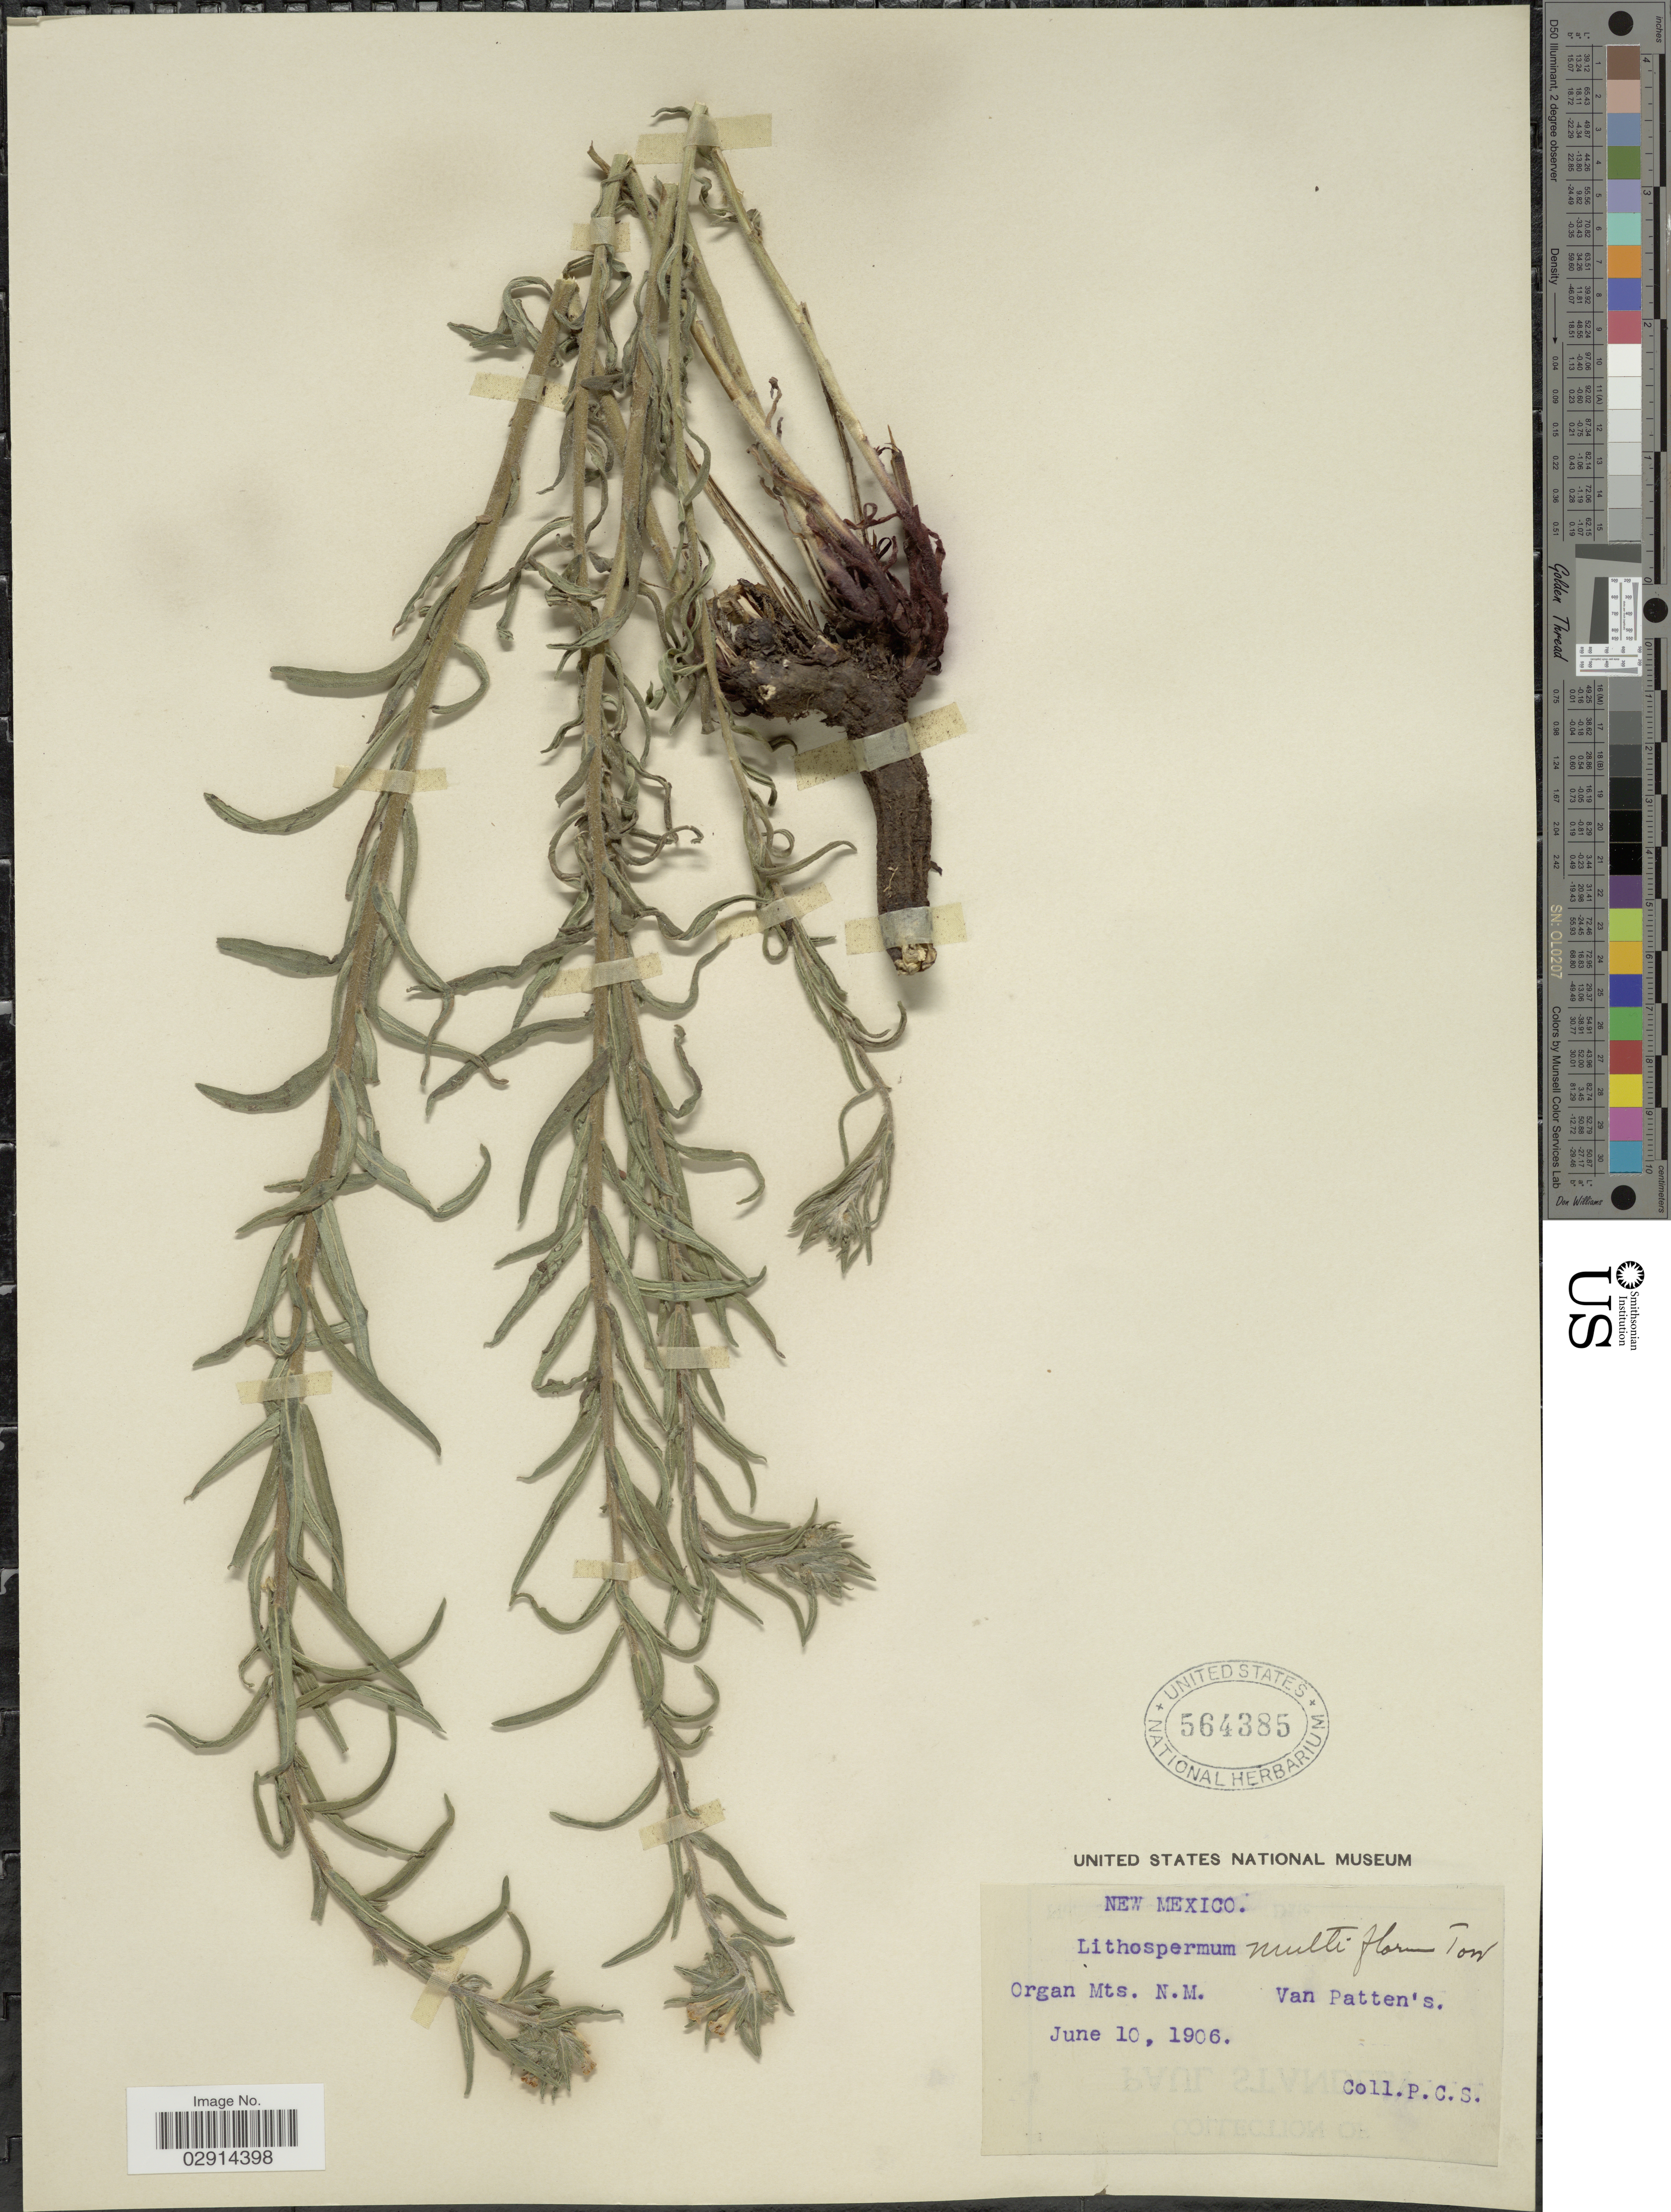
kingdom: Plantae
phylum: Tracheophyta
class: Magnoliopsida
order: Boraginales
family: Boraginaceae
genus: Lithospermum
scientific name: Lithospermum multiflorum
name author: Torr. ex A. Gray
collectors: P. C. S.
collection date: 1906-06-10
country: United States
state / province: New Mexico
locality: Organ Mts., Van Patten's.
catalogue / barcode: US 564385